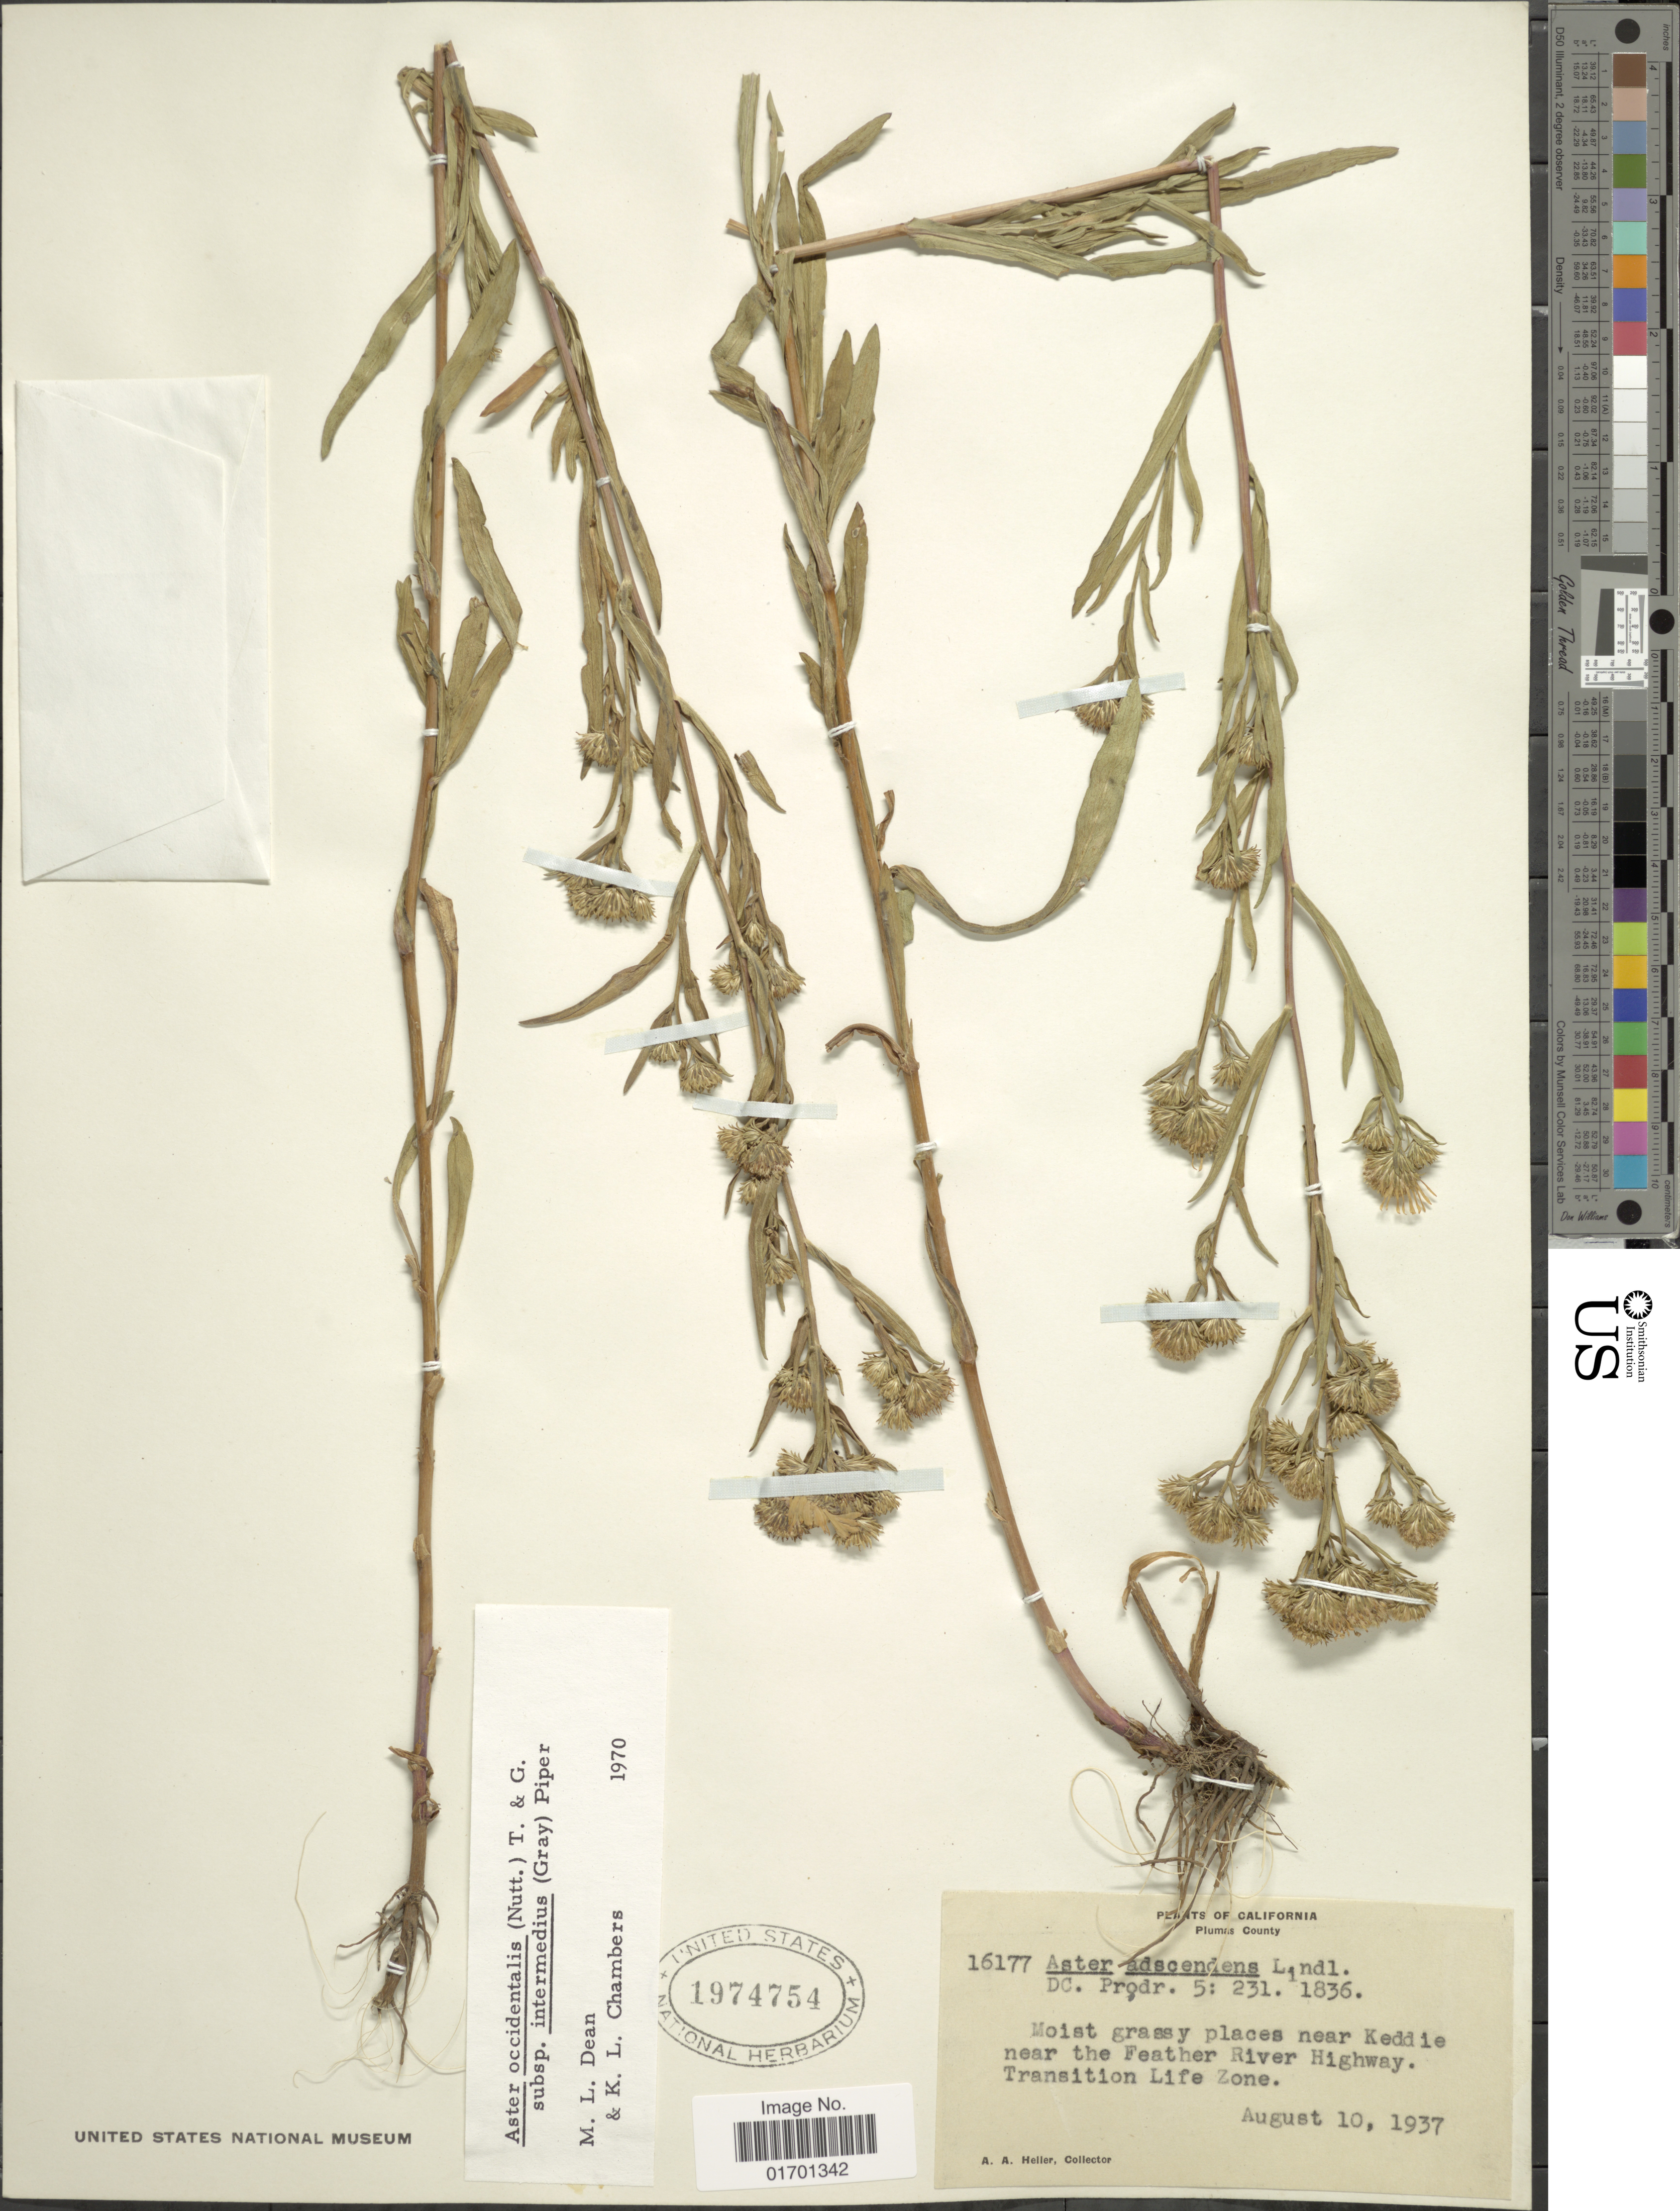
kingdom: Plantae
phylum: Tracheophyta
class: Magnoliopsida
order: Asterales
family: Asteraceae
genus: Symphyotrichum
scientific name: Symphyotrichum spathulatum var. intermedium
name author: (A. Gray) G.L. Nesom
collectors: A. A. Heller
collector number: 16177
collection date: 1937-08-10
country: United States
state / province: California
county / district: Plumas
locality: Plumas County, near Keddie near the Feather River Highway, Transition Life Zone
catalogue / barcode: US 1974754